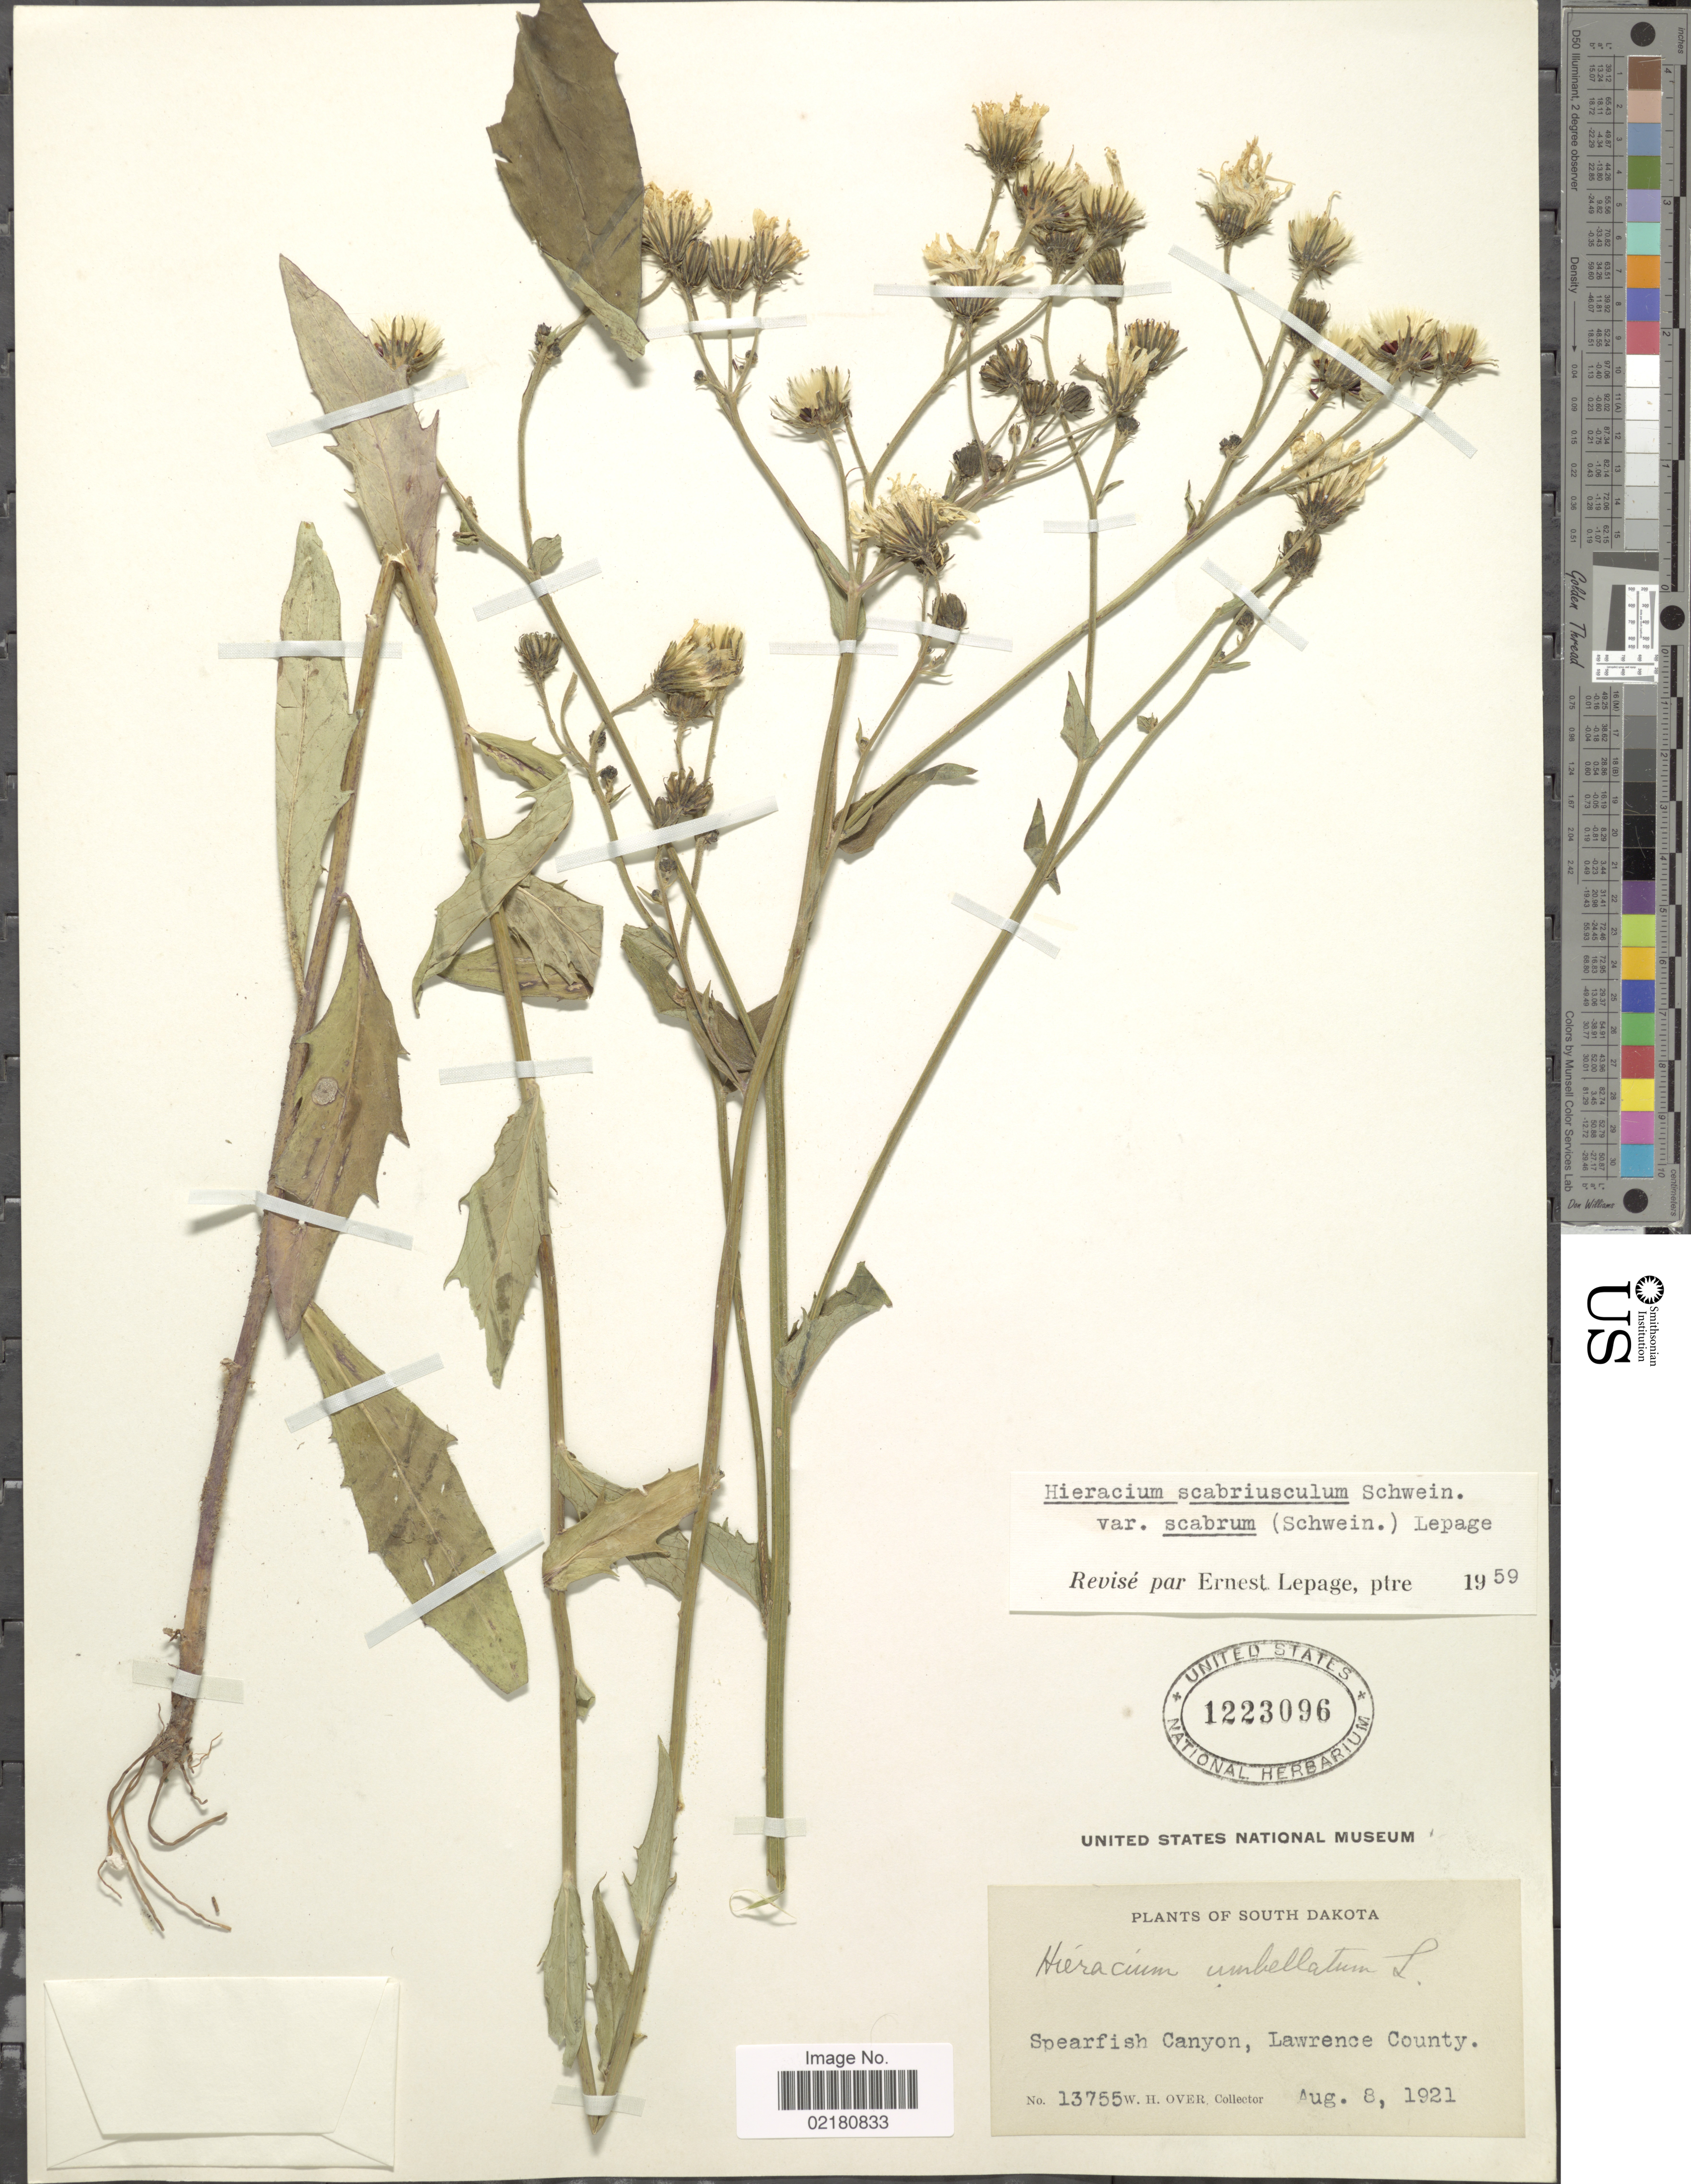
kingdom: Plantae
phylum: Tracheophyta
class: Magnoliopsida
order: Asterales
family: Asteraceae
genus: Hieracium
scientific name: Hieracium umbellatum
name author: L.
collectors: W. Over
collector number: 13755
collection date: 1921-08-08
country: United States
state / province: South Dakota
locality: Spearfish Canyon, Lawrence County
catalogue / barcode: US 1223096